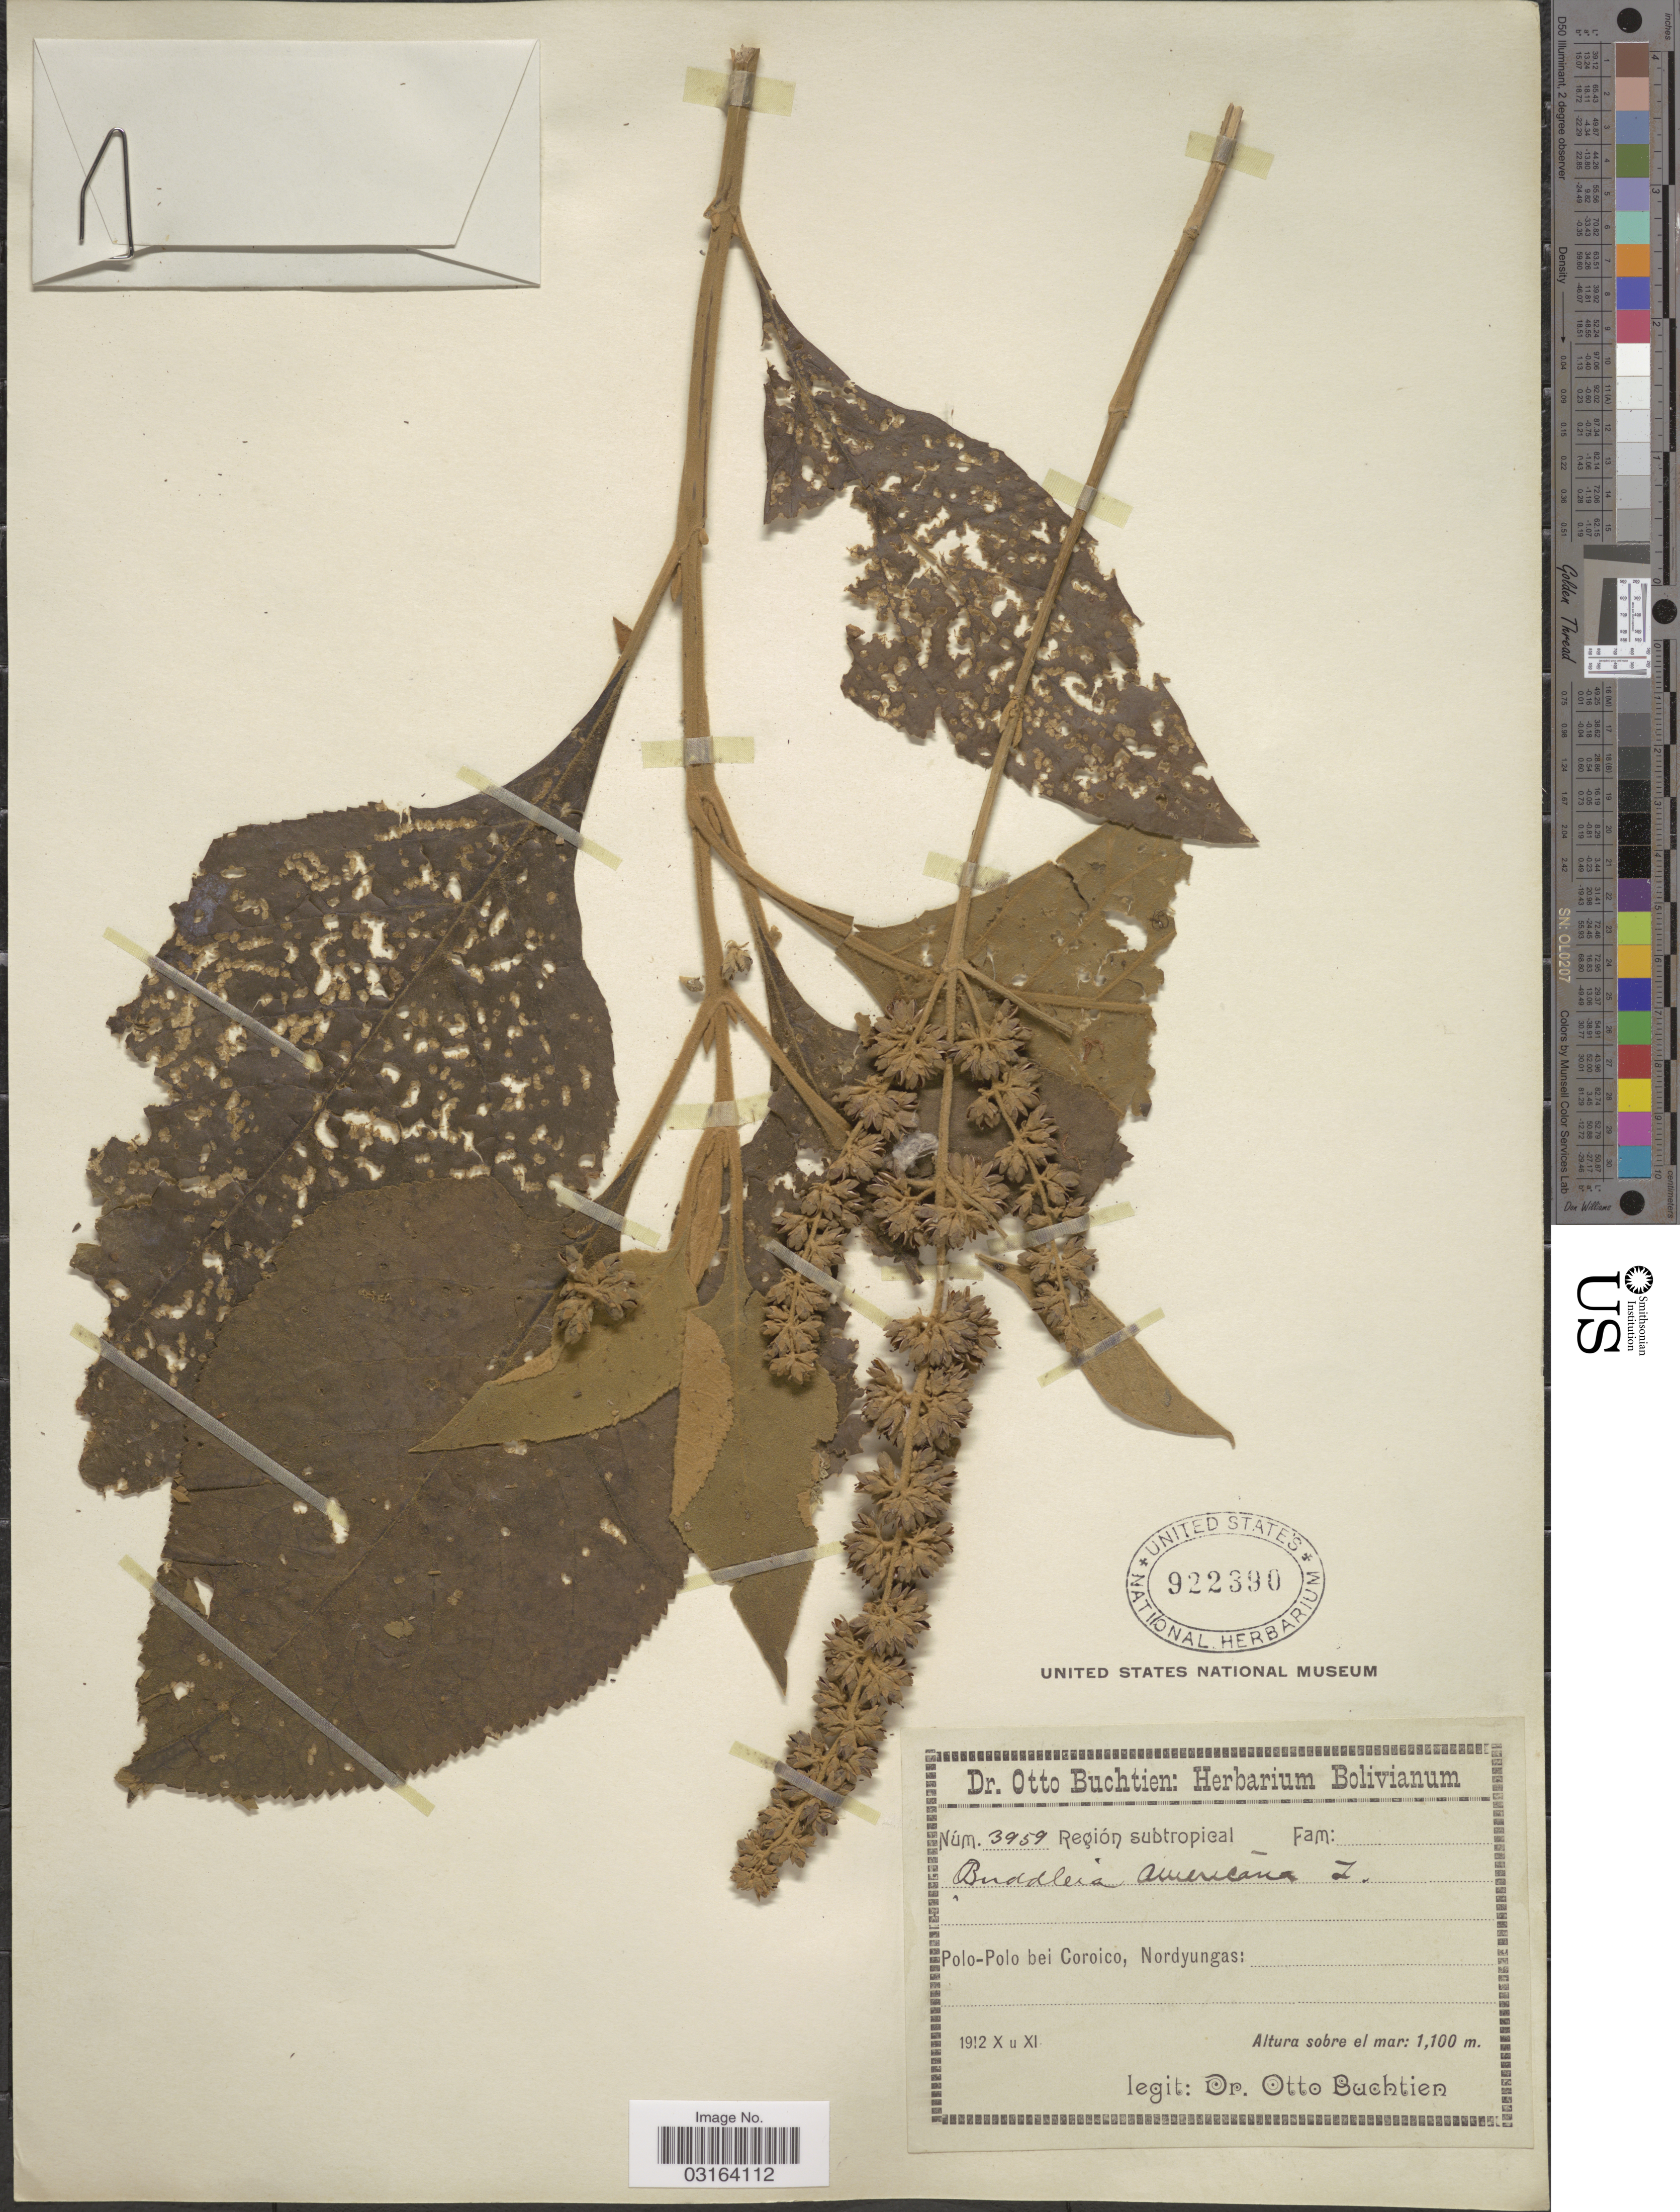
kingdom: Plantae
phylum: Tracheophyta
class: Magnoliopsida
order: Lamiales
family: Scrophulariaceae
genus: Buddleja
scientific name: Buddleja americana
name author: L.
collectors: O. Buchtien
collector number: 3959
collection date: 1912-10/1912-11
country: Bolivia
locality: Región subtropical, Polo-Polo bei Coroico, Nordyungas.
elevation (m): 1100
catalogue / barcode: US 922390